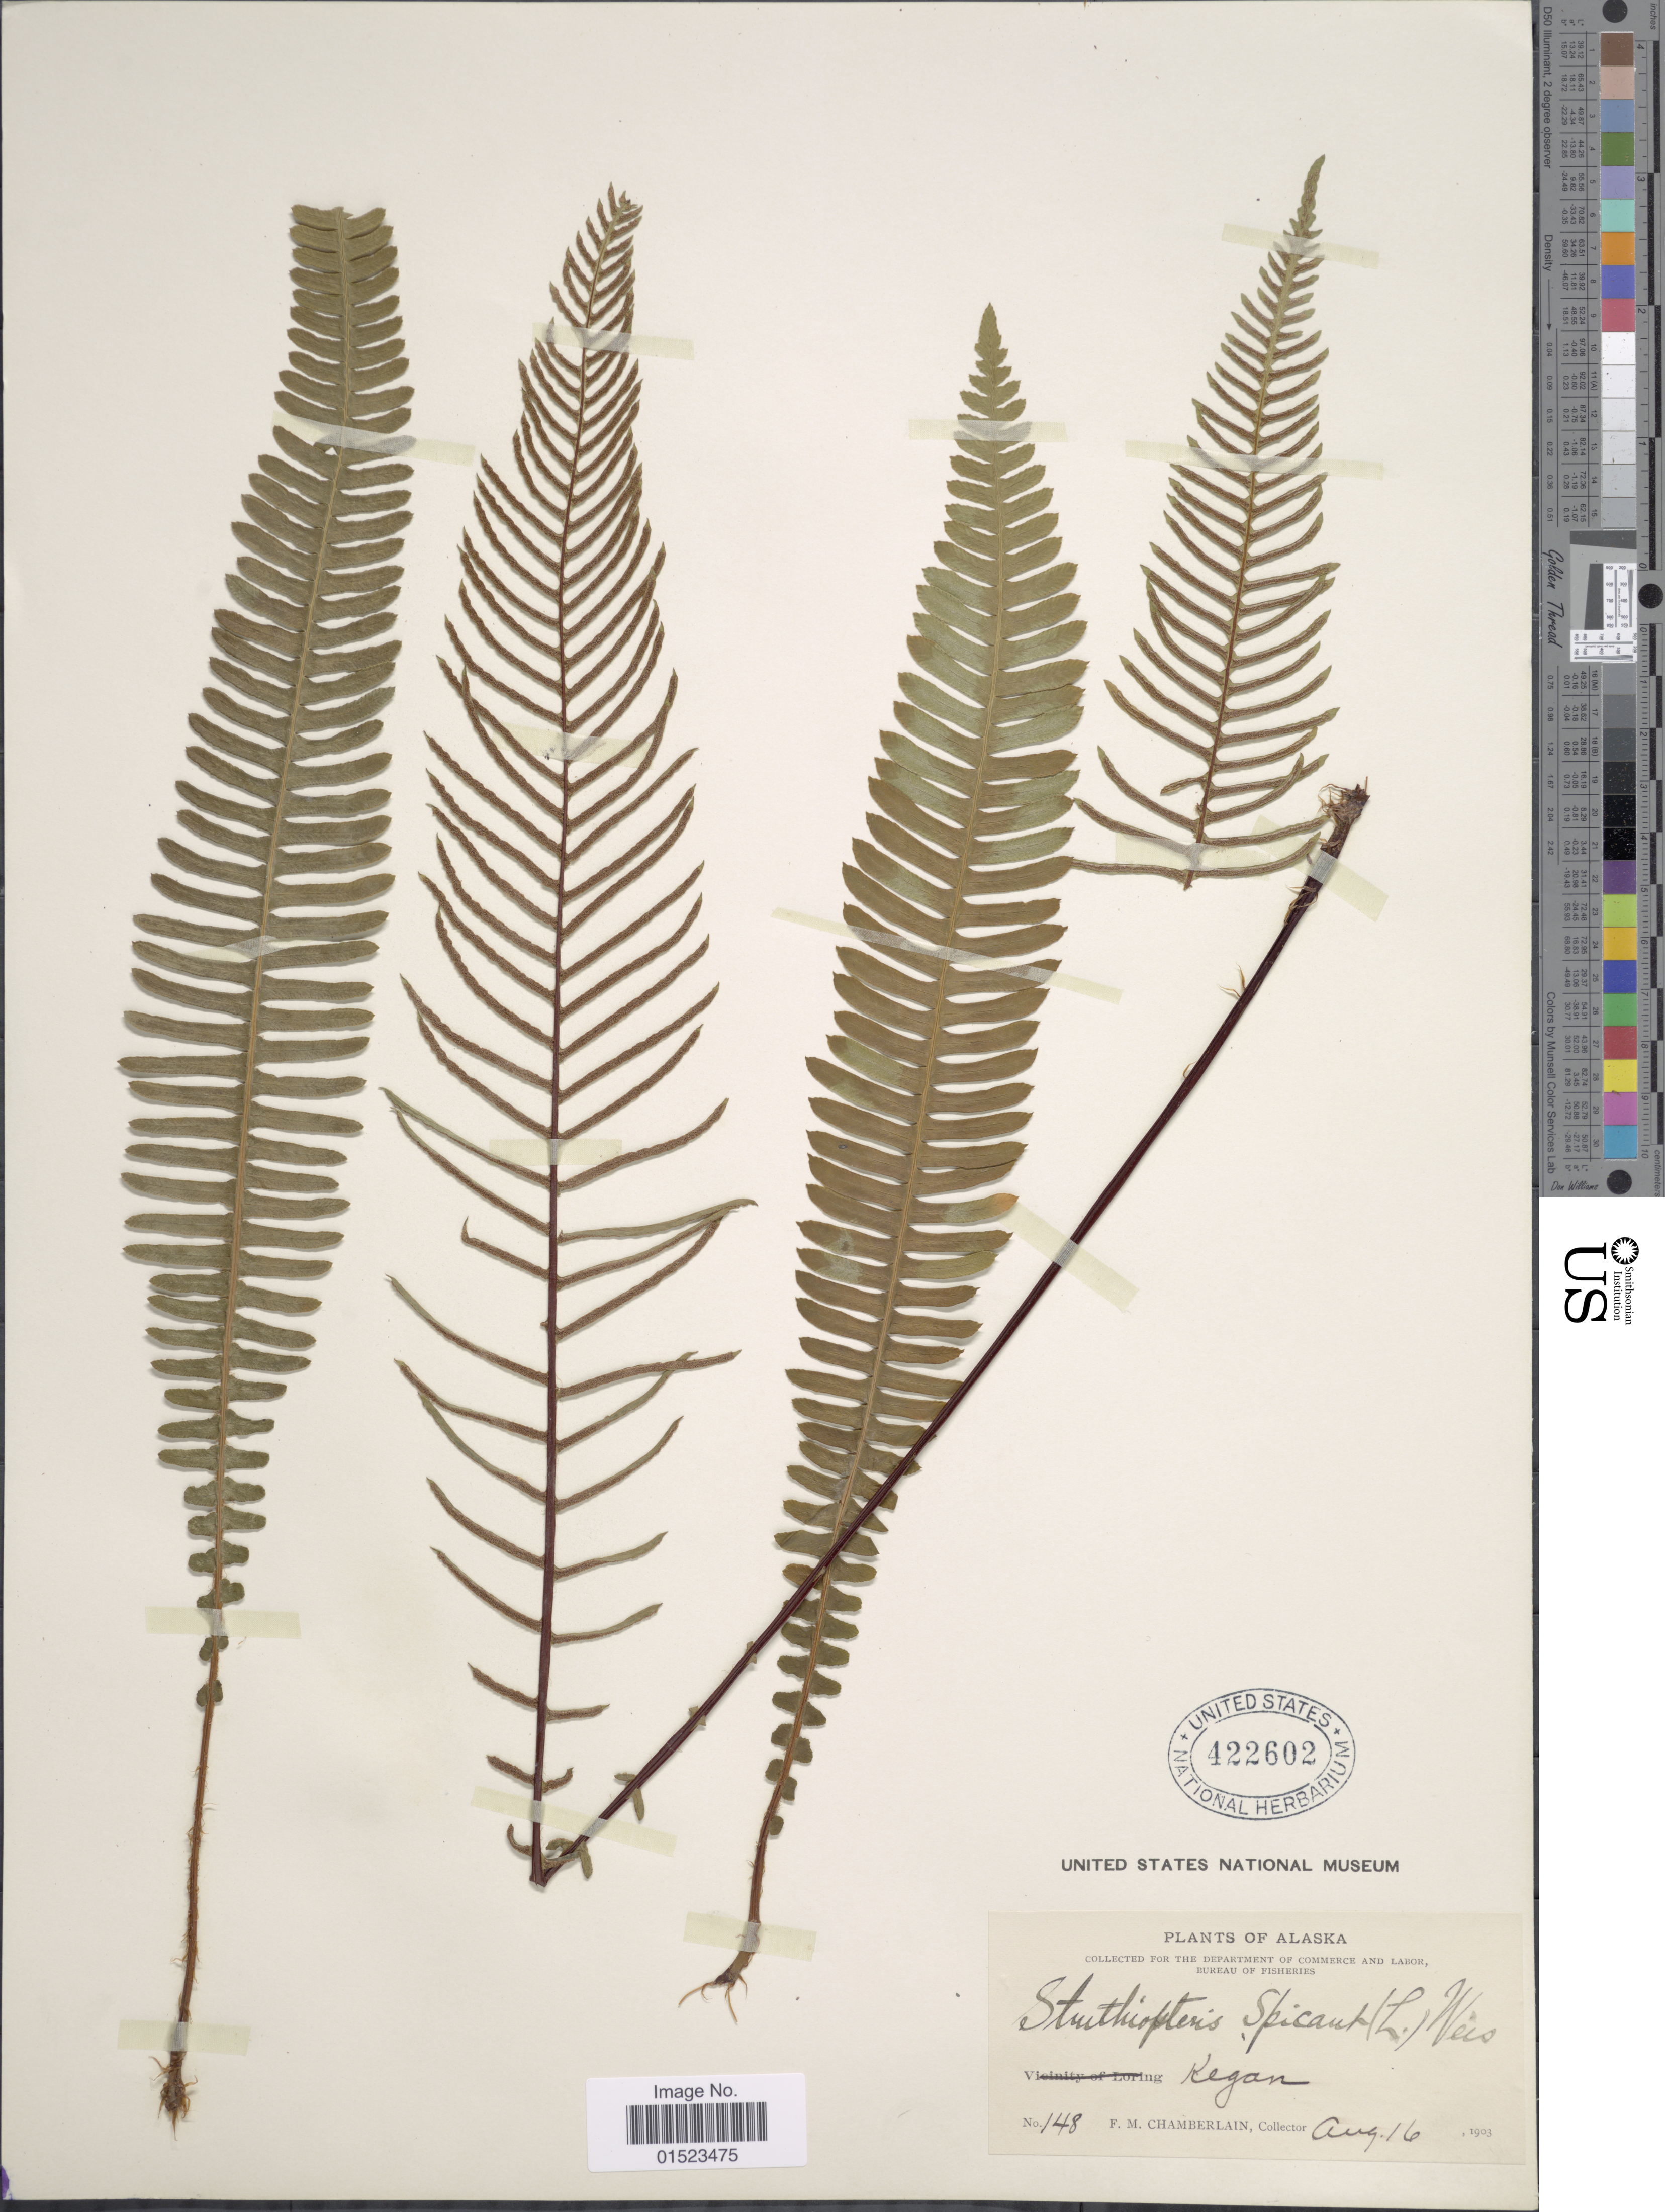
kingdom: Plantae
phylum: Tracheophyta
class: Polypodiopsida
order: Polypodiales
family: Blechnaceae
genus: Blechnum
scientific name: Blechnum spicant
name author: (L.) Sm.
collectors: F. Chamberlain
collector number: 148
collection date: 1903-08-16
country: United States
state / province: Alaska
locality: Kegan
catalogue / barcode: US 422602